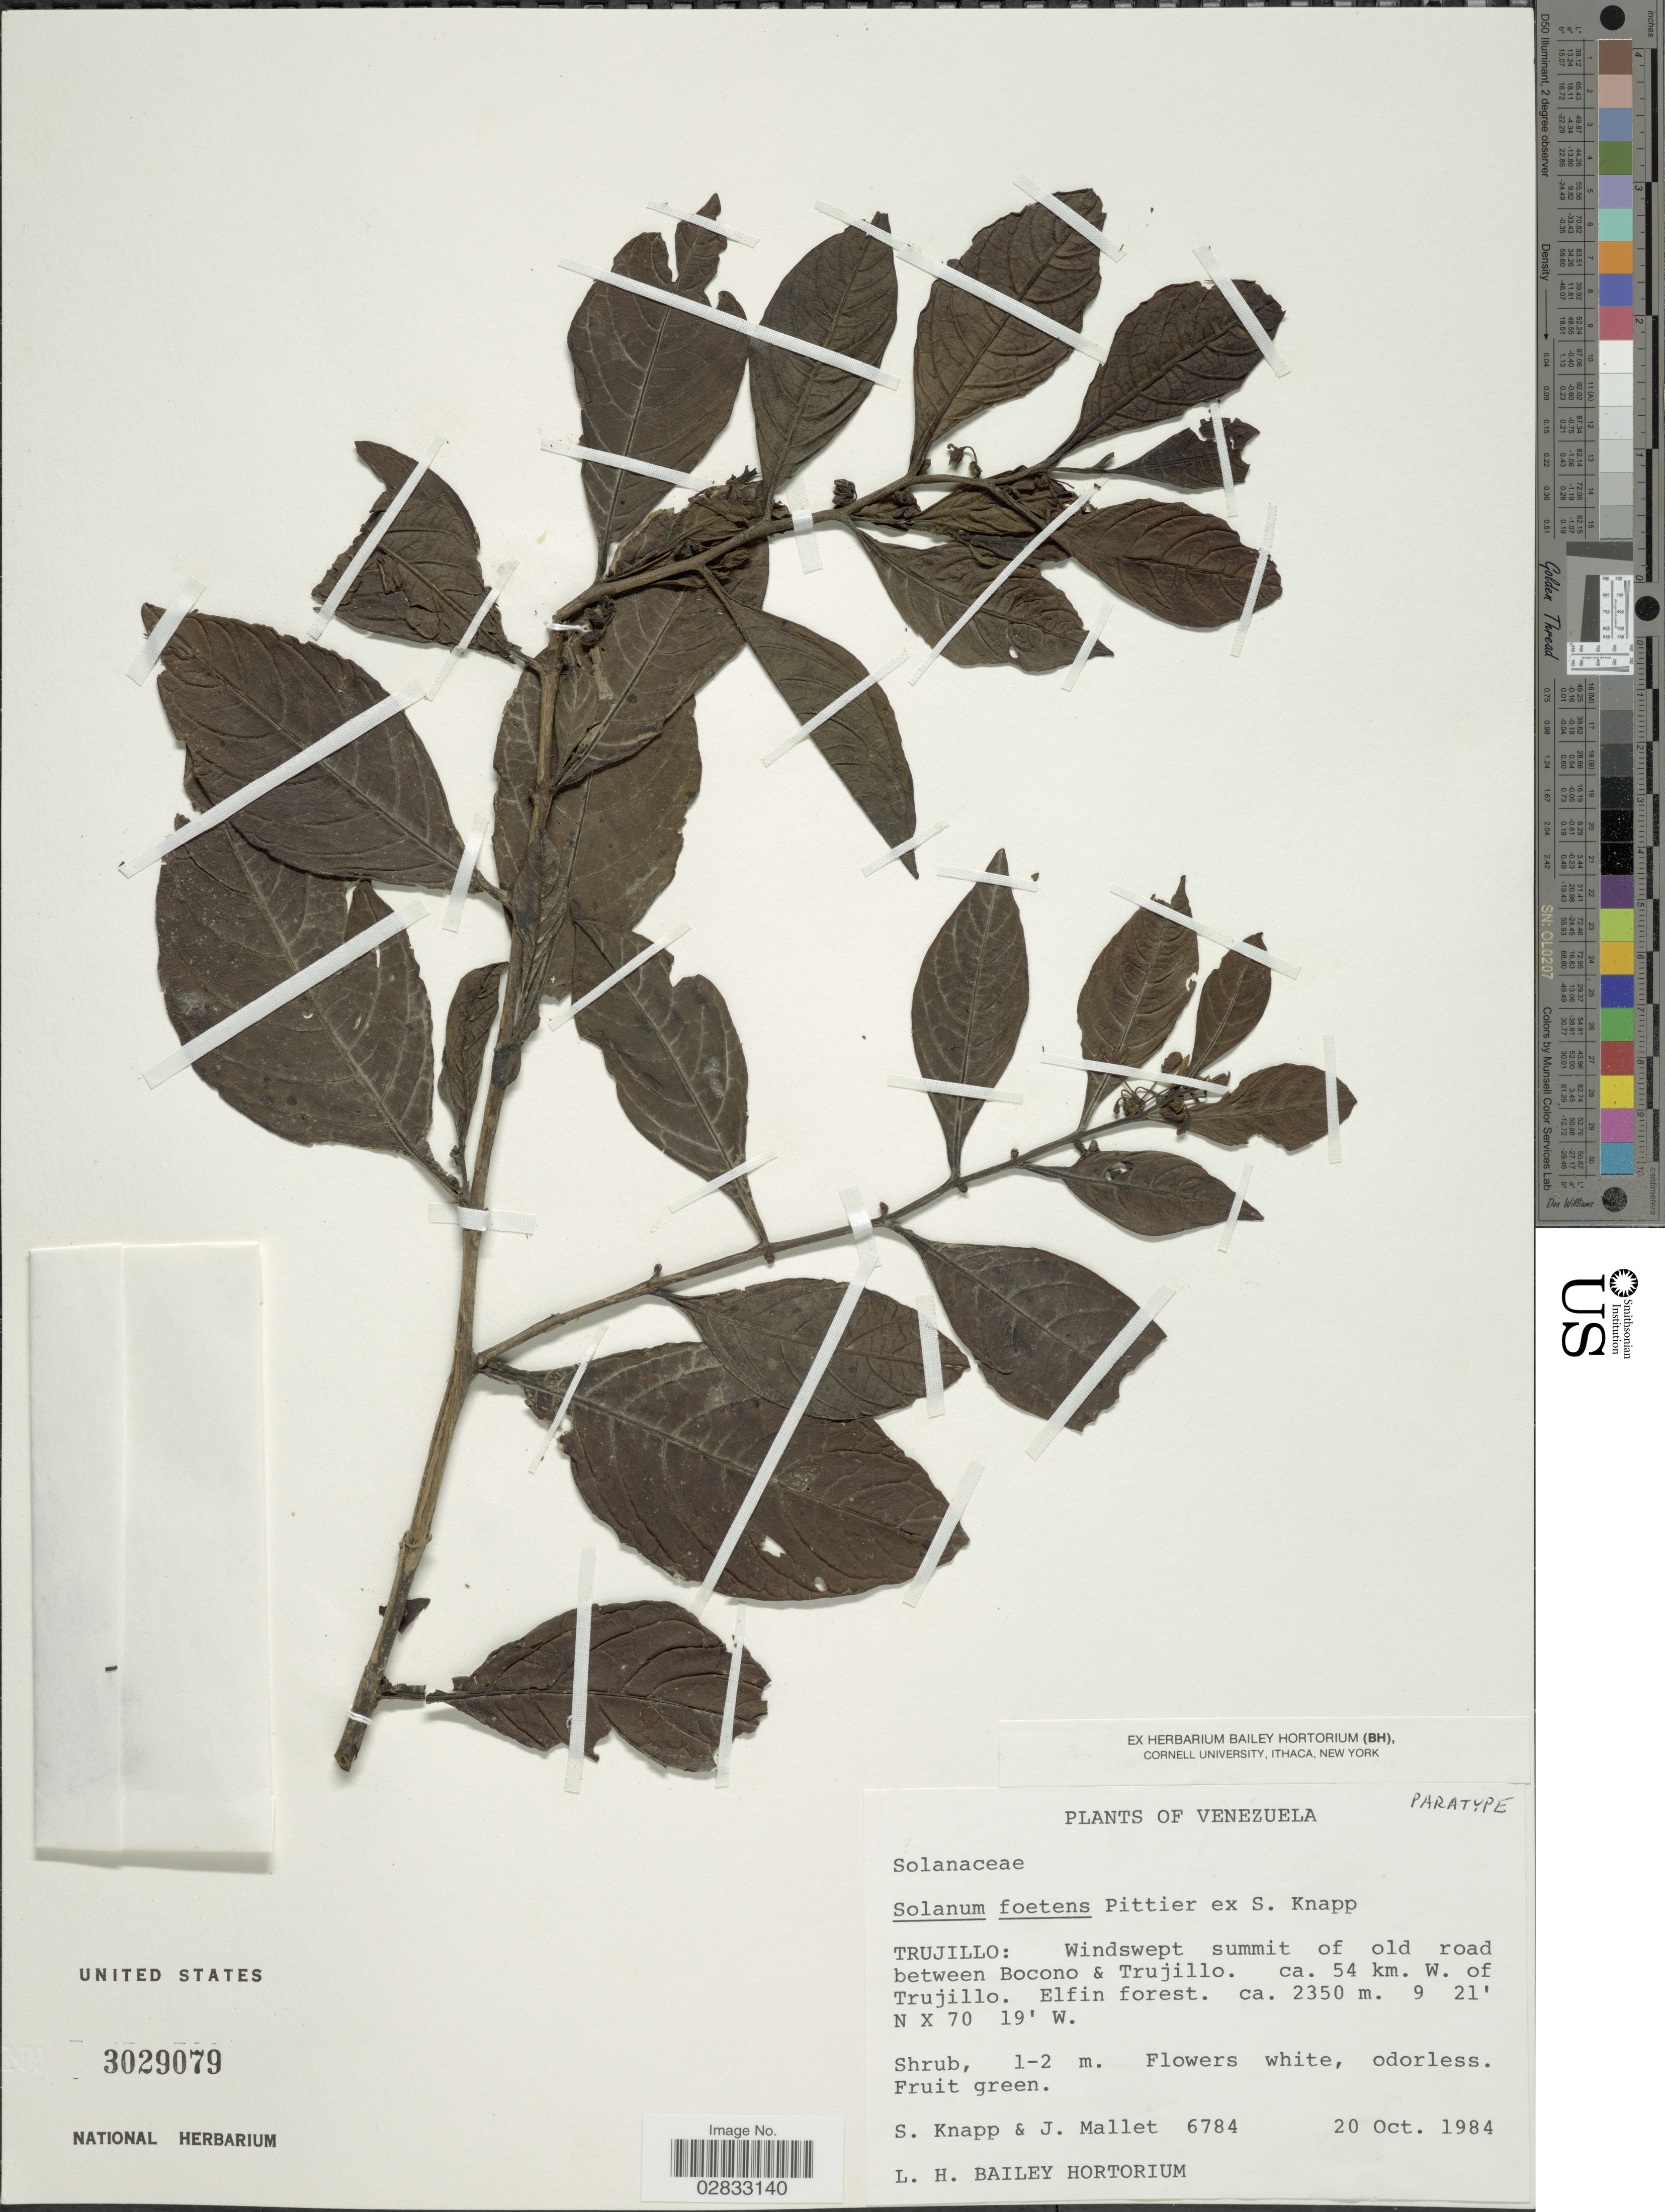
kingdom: Plantae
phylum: Tracheophyta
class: Magnoliopsida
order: Solanales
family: Solanaceae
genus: Solanum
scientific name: Solanum foetens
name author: Pittier ex S. Knapp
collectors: S. Knapp & J. Mallet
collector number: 6784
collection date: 1984-10-20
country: Venezuela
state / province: Trujillo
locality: Windswept summit of old road between Bocono & Trujillo. Ca. 54 km. W. of Trujillo. Elfin forest.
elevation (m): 2350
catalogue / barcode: US 3029079